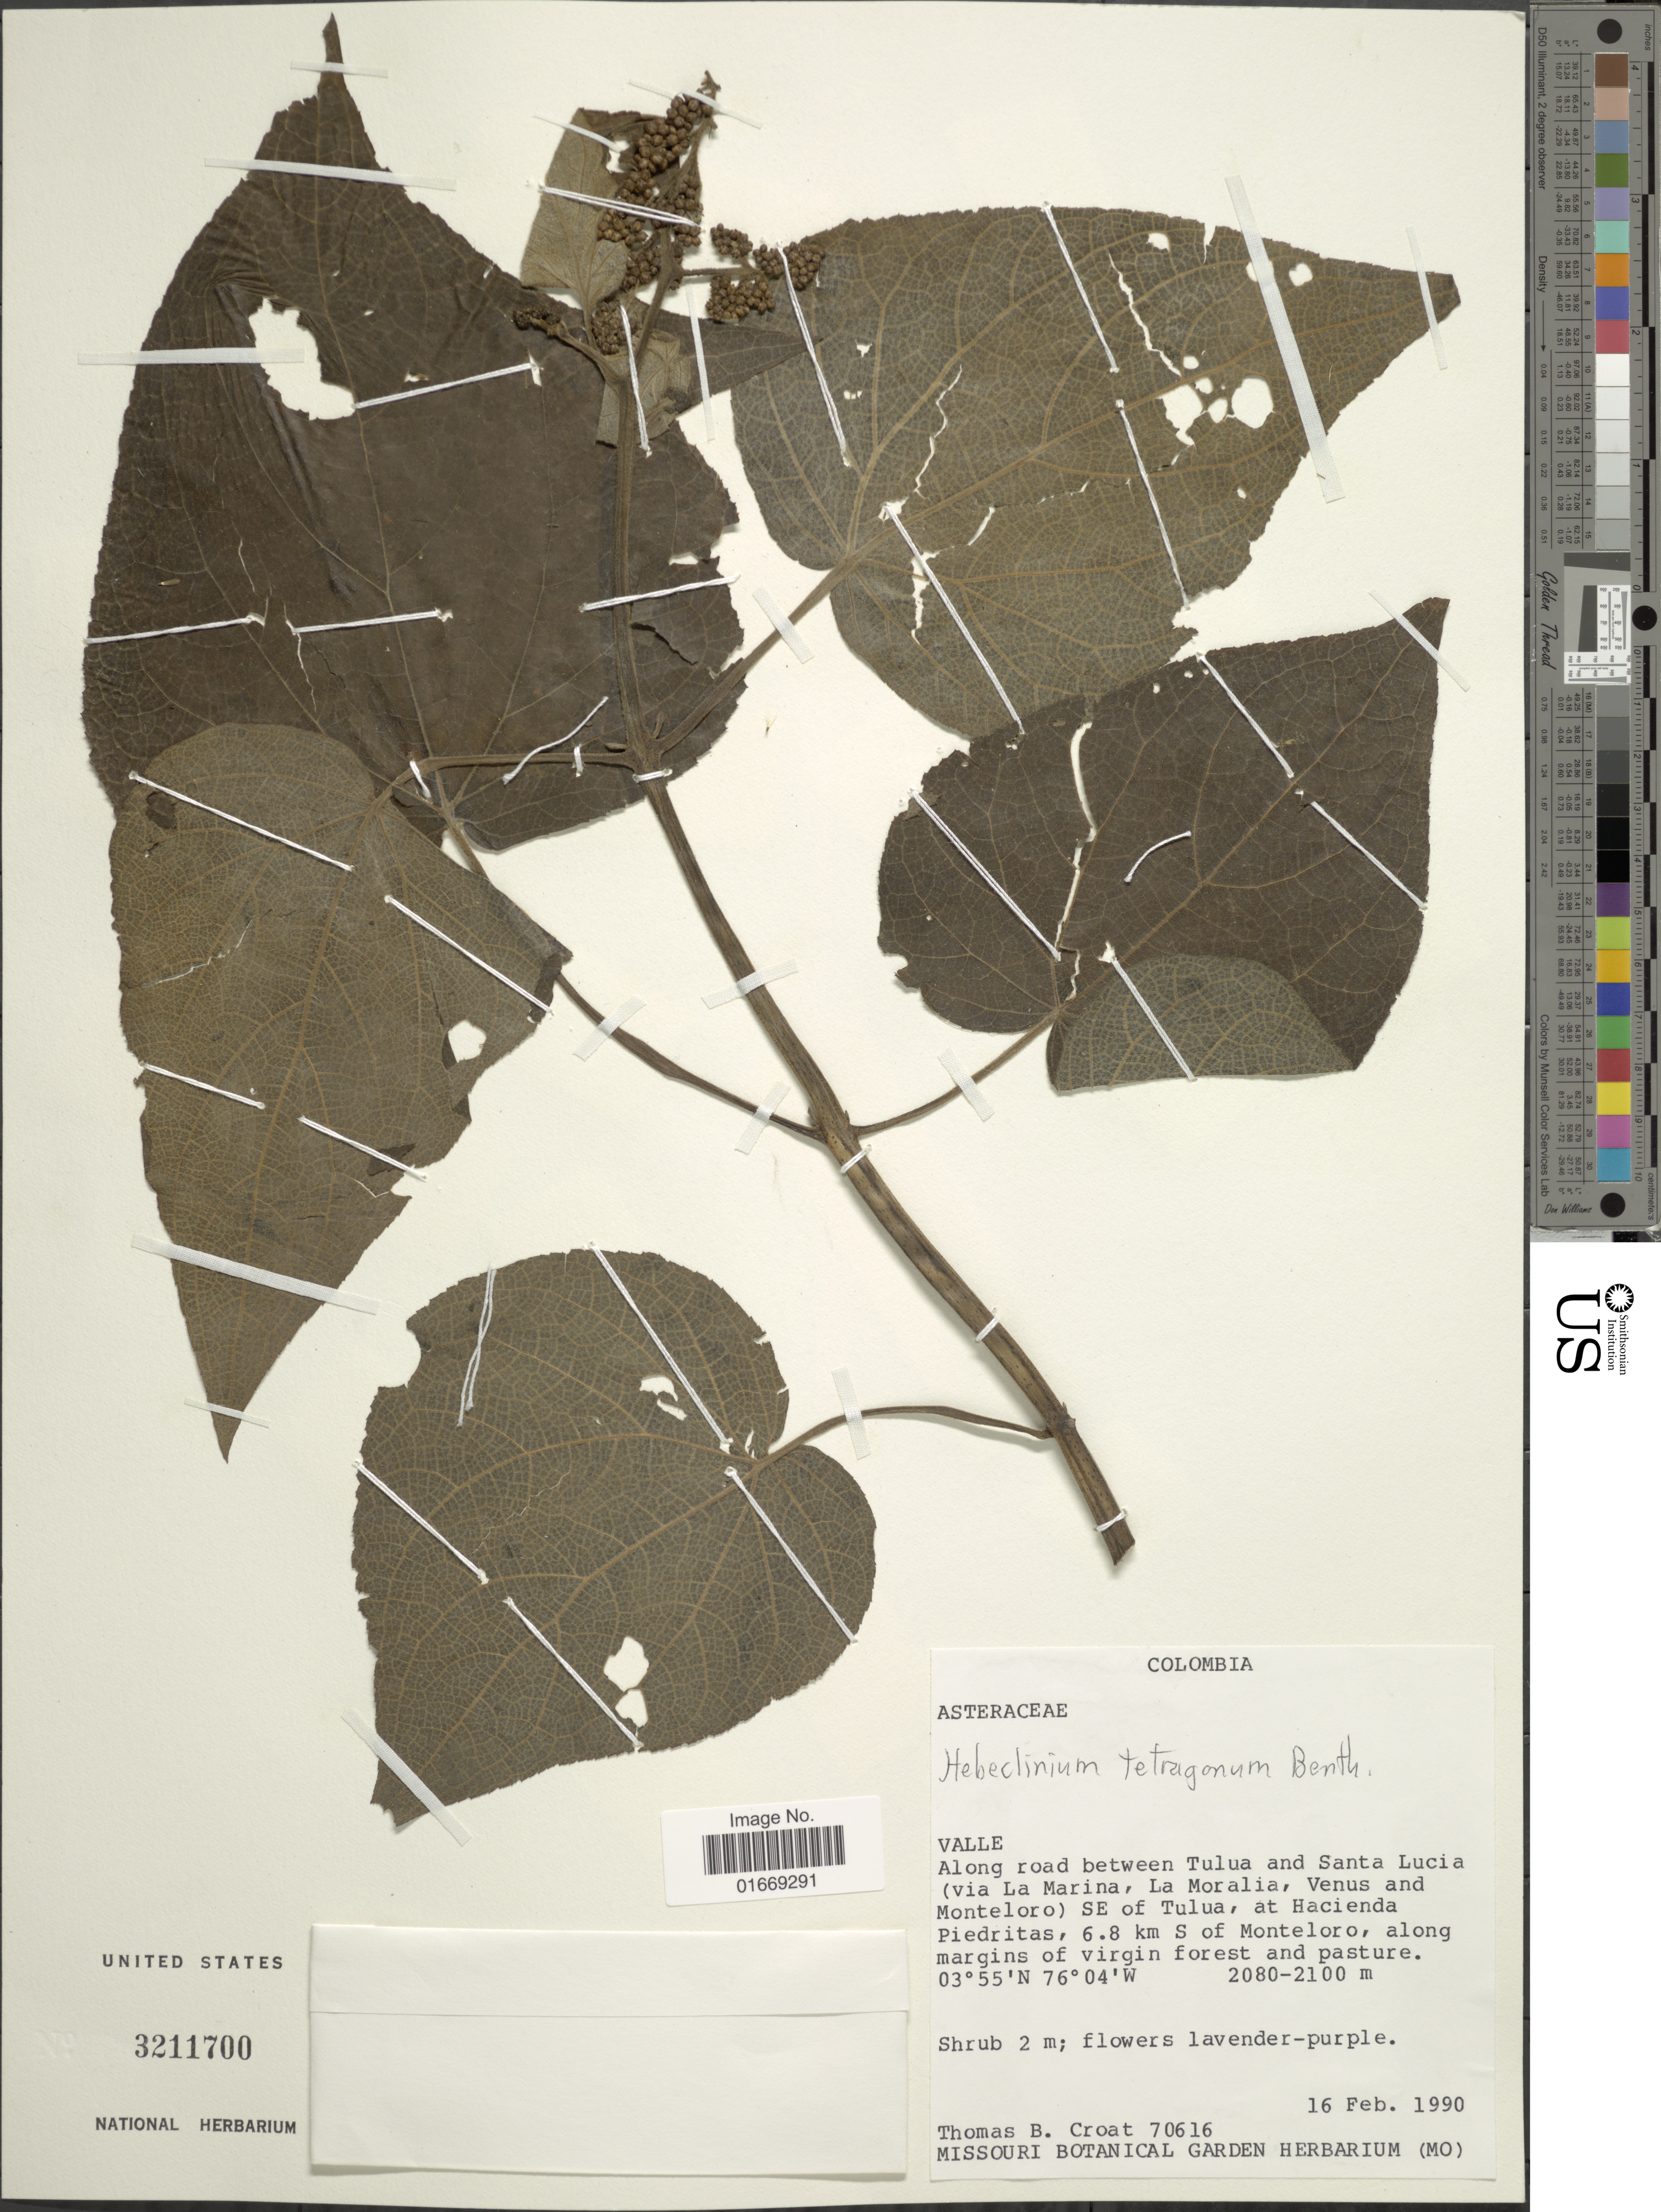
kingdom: Plantae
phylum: Tracheophyta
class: Magnoliopsida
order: Asterales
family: Asteraceae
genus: Hebeclinium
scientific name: Hebeclinium tetragonum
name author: Benth.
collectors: T. B. Croat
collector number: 70616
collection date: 1990-02-16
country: Colombia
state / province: Valle del Cauca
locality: Valle. Along road between Tulua and Santa Lucia (via La Marina, La Moralia, Venus and Monteloro) SE of Tulua, at Hacienda Piedritas, 6.8 km S of Monteloro, along margins of virgin forest and pasture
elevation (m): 2080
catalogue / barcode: US 3211700